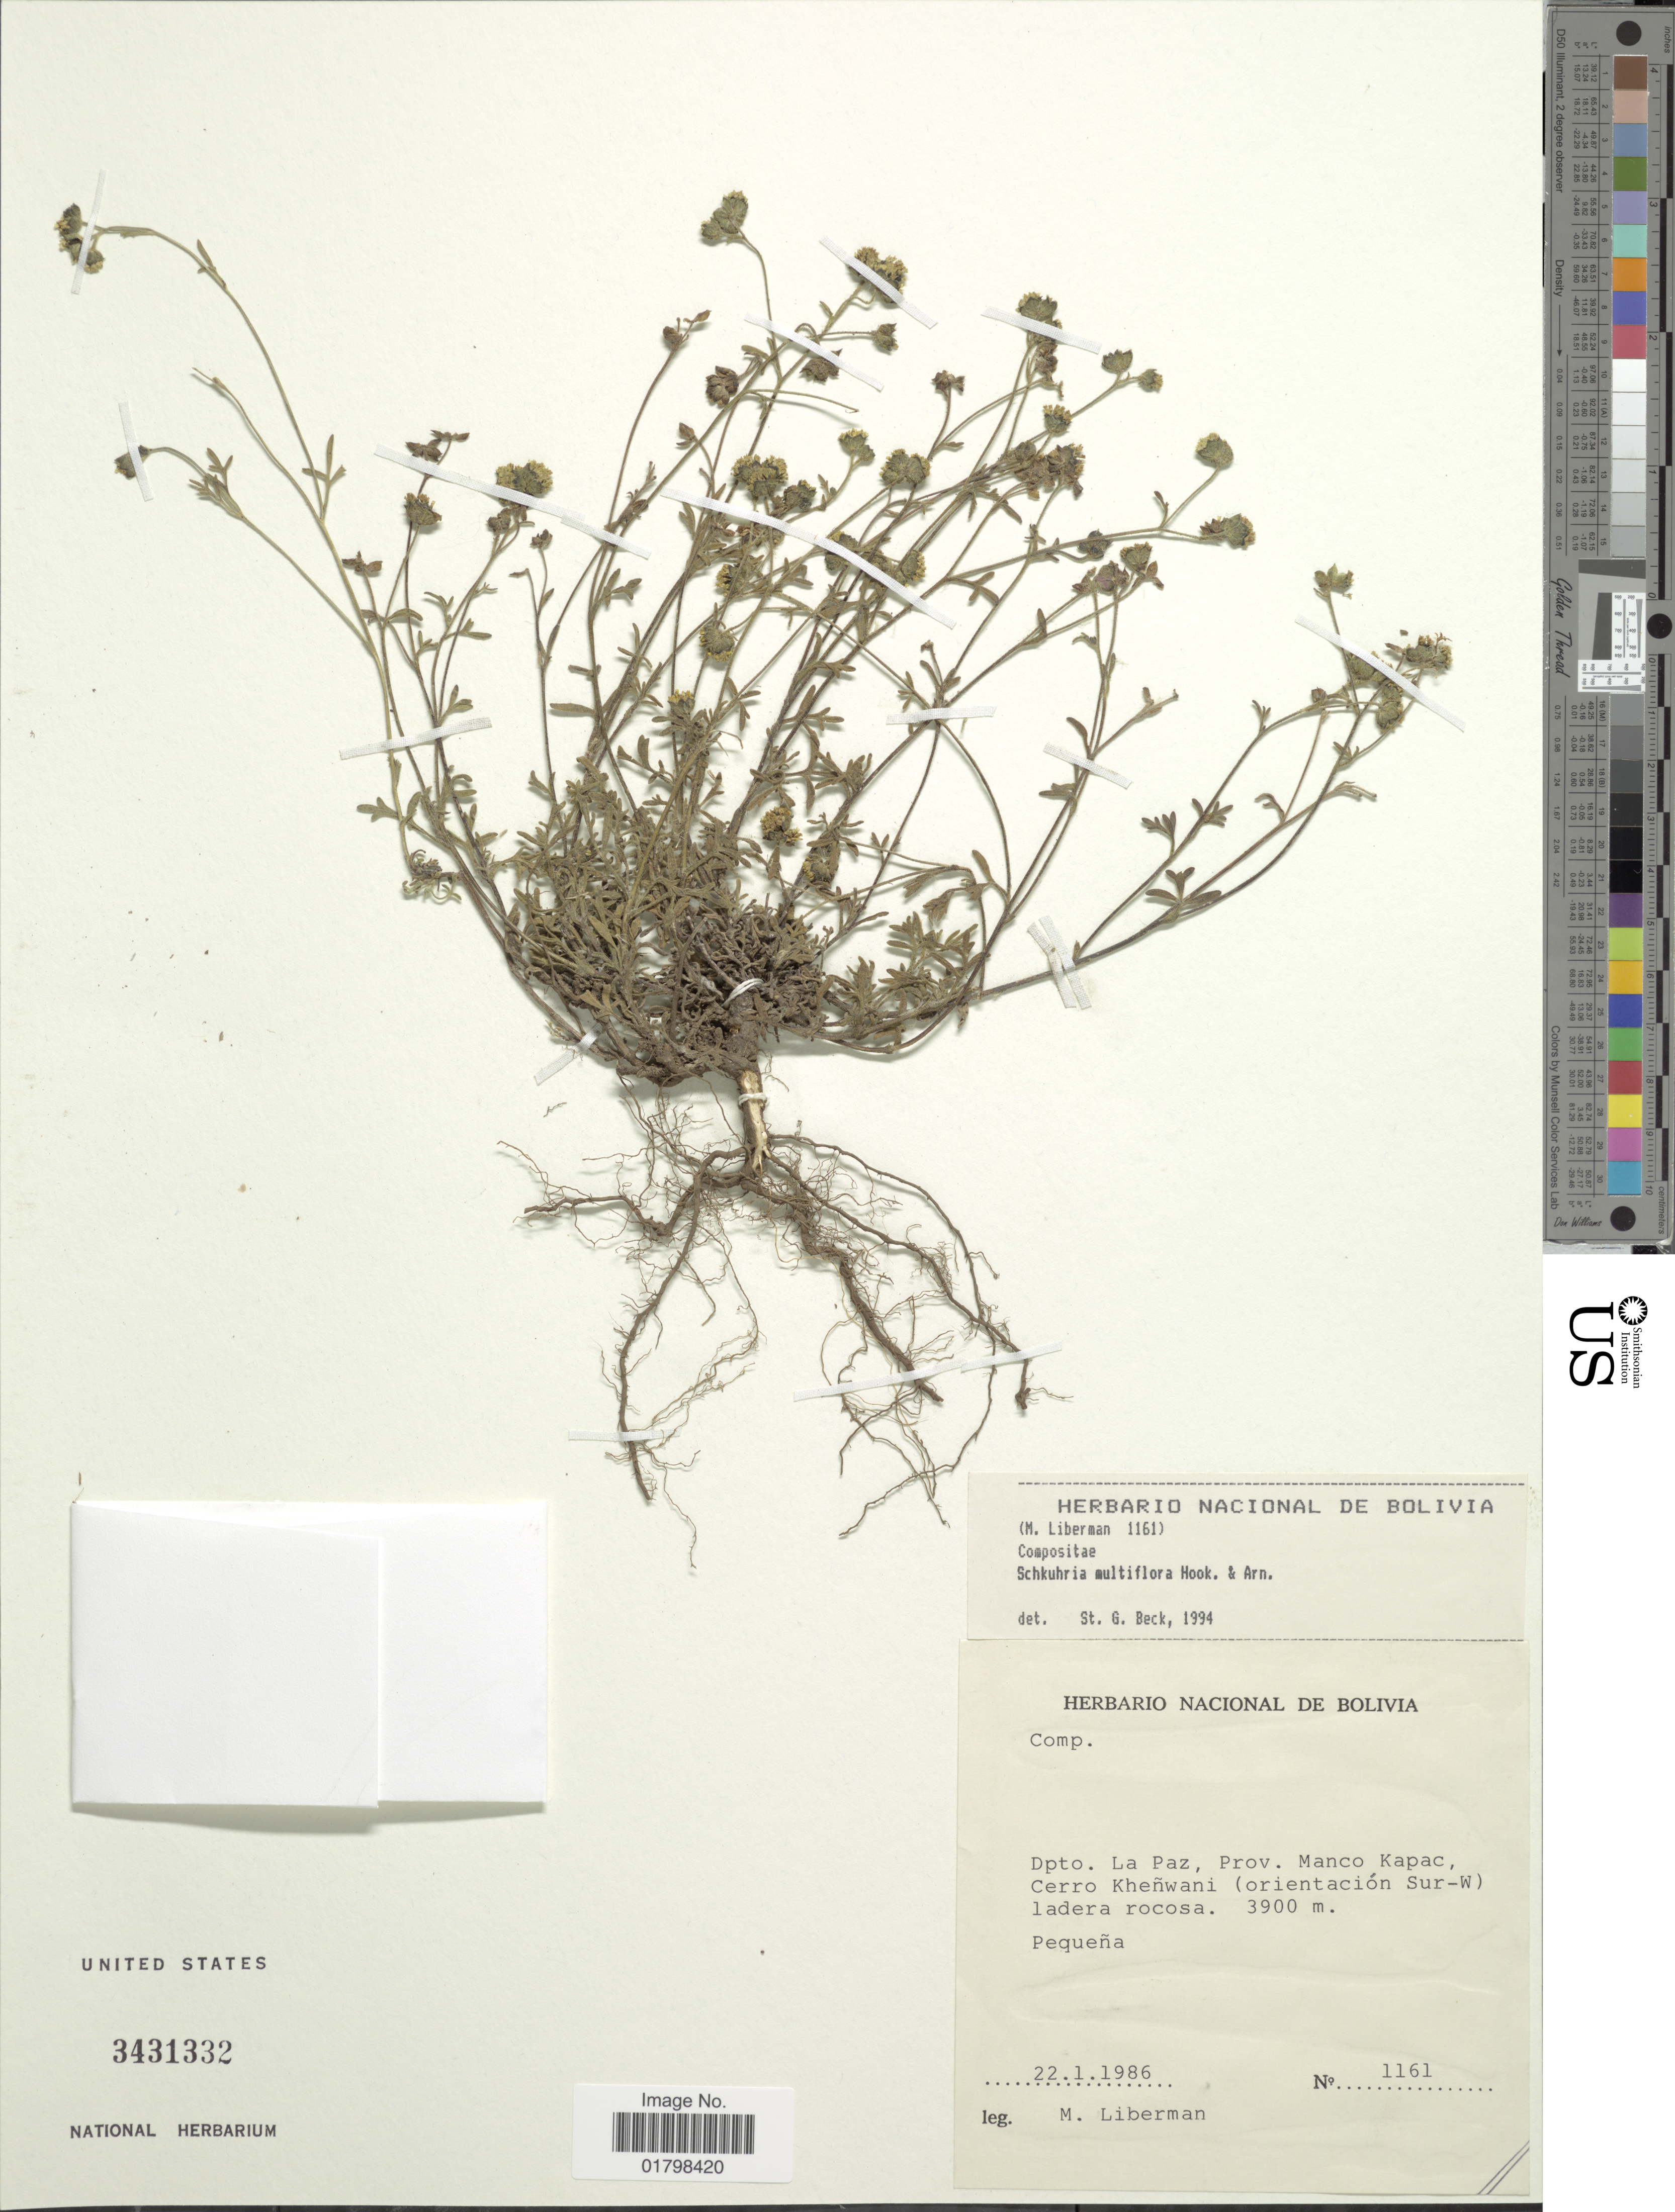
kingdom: Plantae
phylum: Tracheophyta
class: Magnoliopsida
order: Asterales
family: Asteraceae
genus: Schkuhria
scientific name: Schkuhria degenerica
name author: (Kuntze) R.E. Fr.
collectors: M. Liberman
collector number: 1161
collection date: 1986-01-22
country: Bolivia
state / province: La Paz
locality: Prov. Manco Kapac, Cerro Khenwani (orientacion Sur - W)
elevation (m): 3900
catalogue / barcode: US 3431332